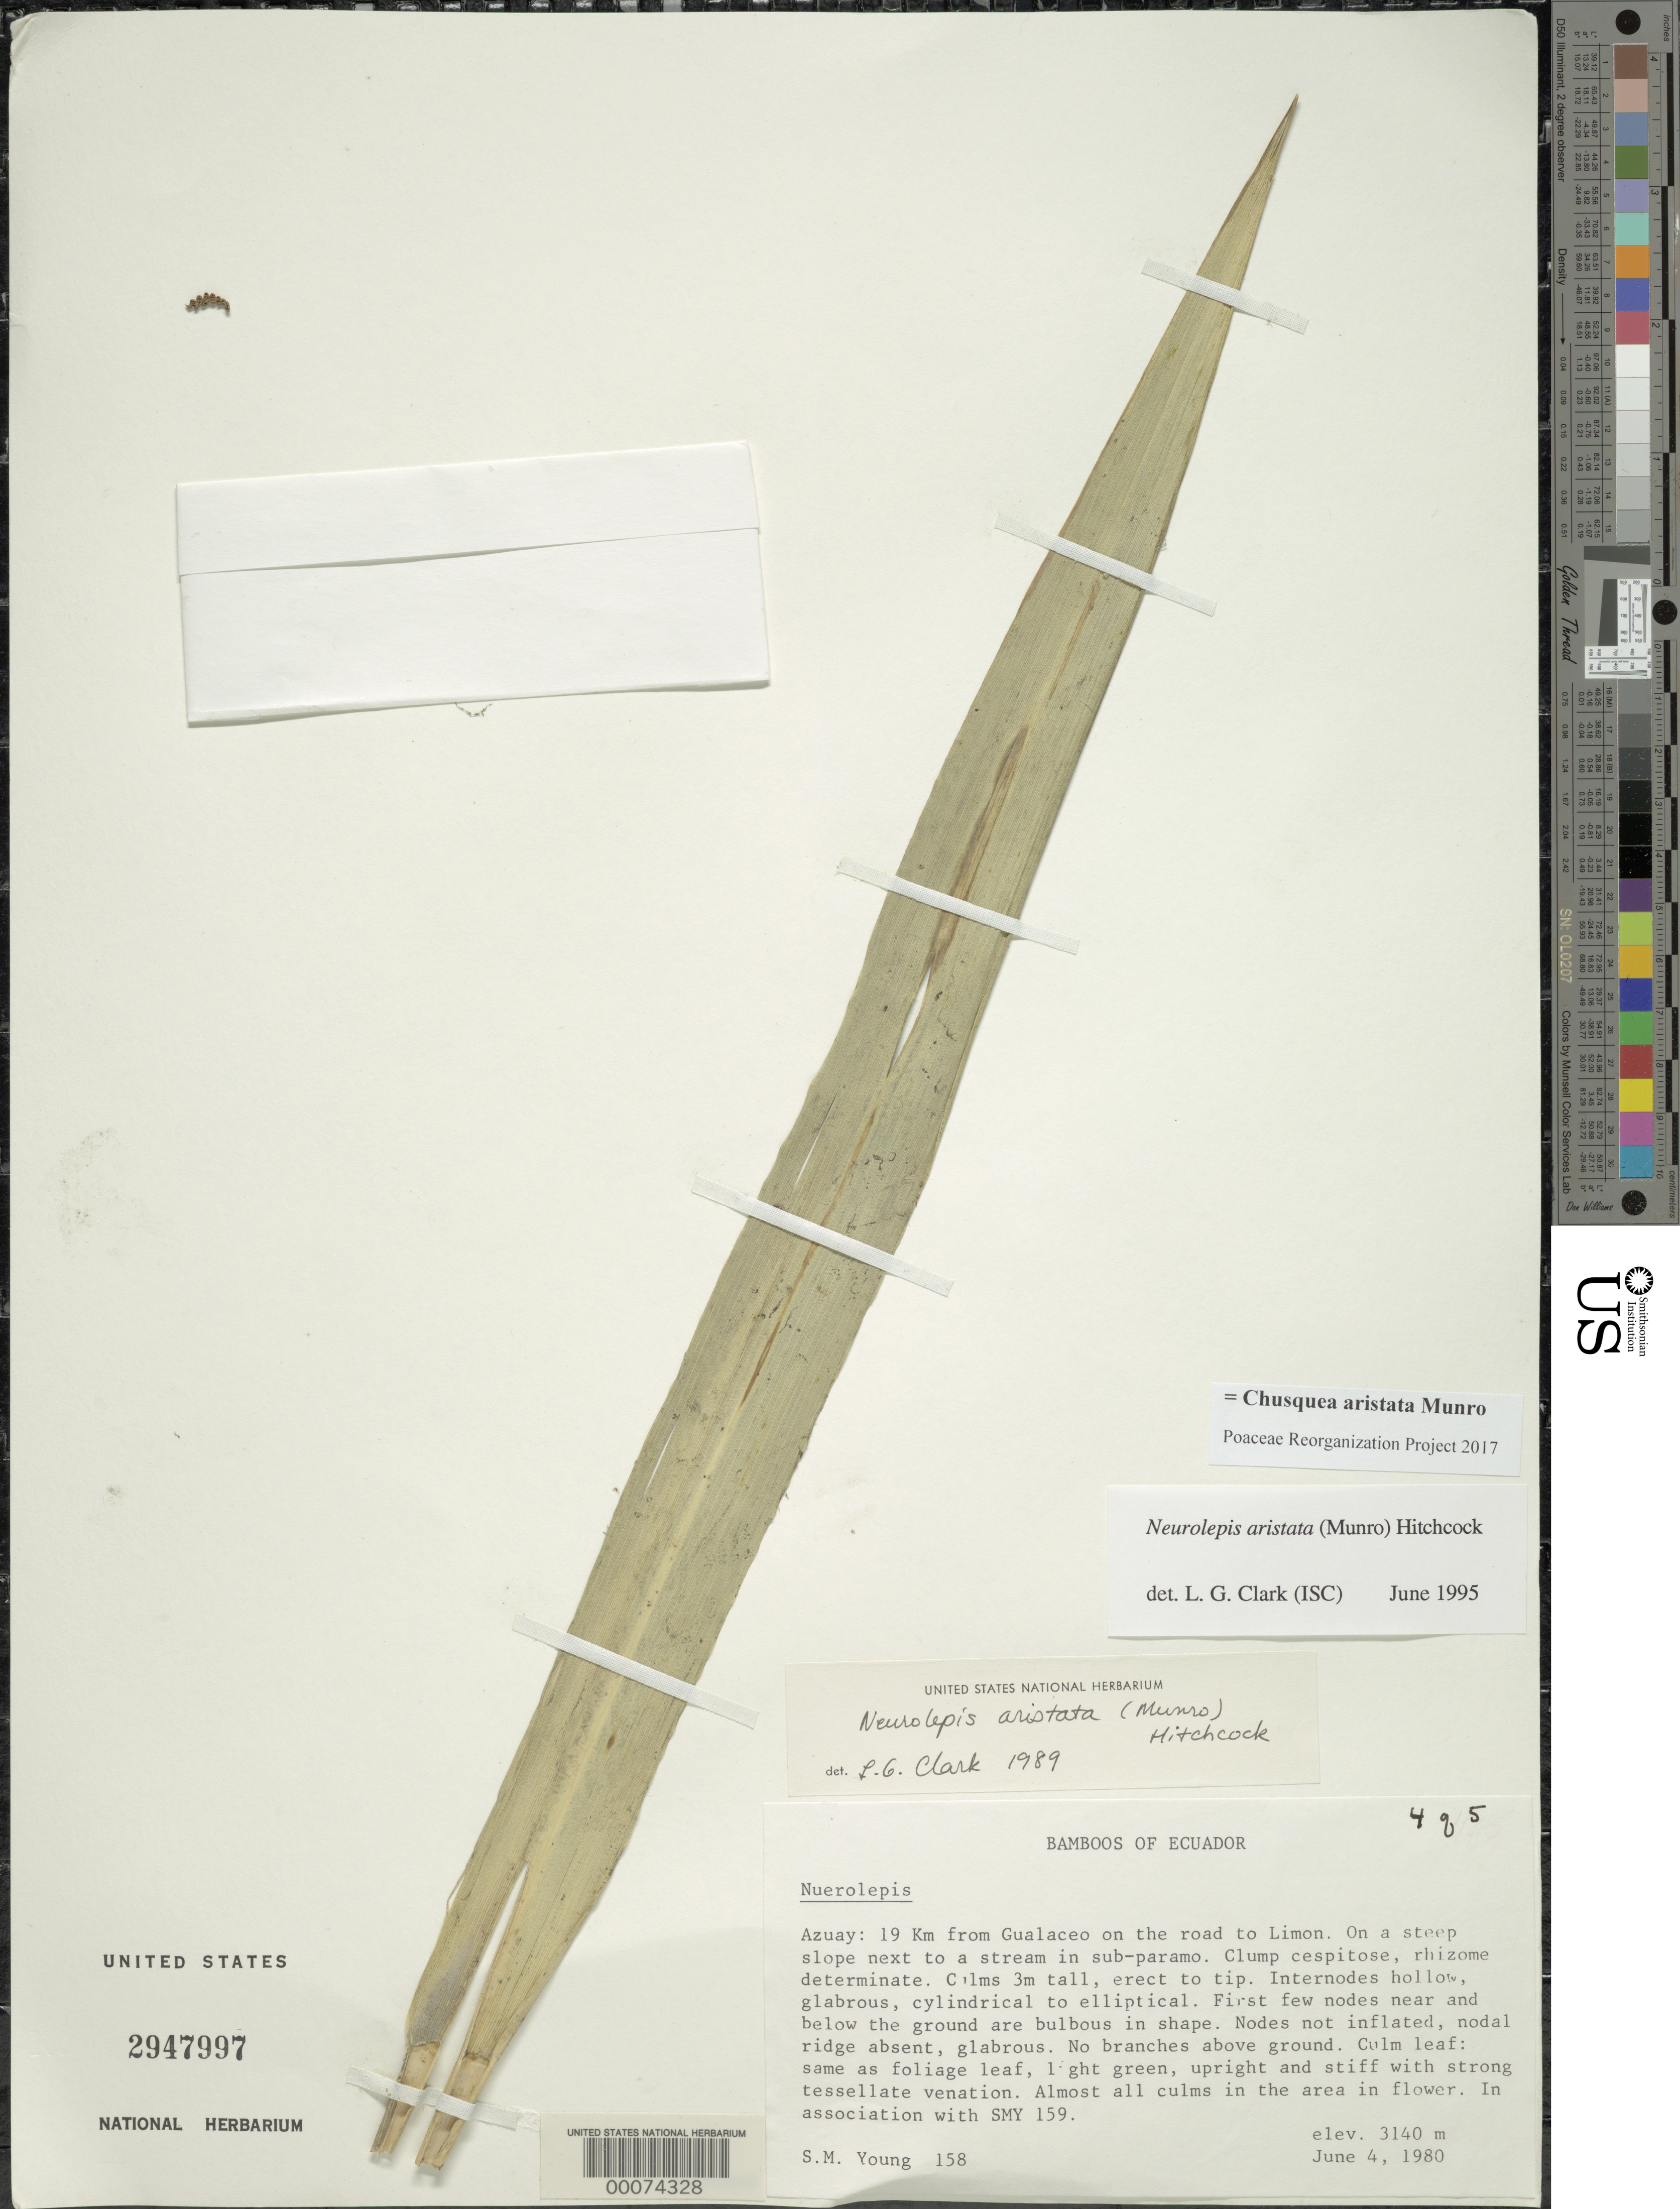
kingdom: Plantae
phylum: Tracheophyta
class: Liliopsida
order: Poales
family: Poaceae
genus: Chusquea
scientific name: Chusquea aristata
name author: Munro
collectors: S. Young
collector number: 158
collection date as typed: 04 Jun 1980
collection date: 1980-06-04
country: Ecuador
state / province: Azuay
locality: Gualaceo, Limon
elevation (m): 3140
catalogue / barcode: US 2947997